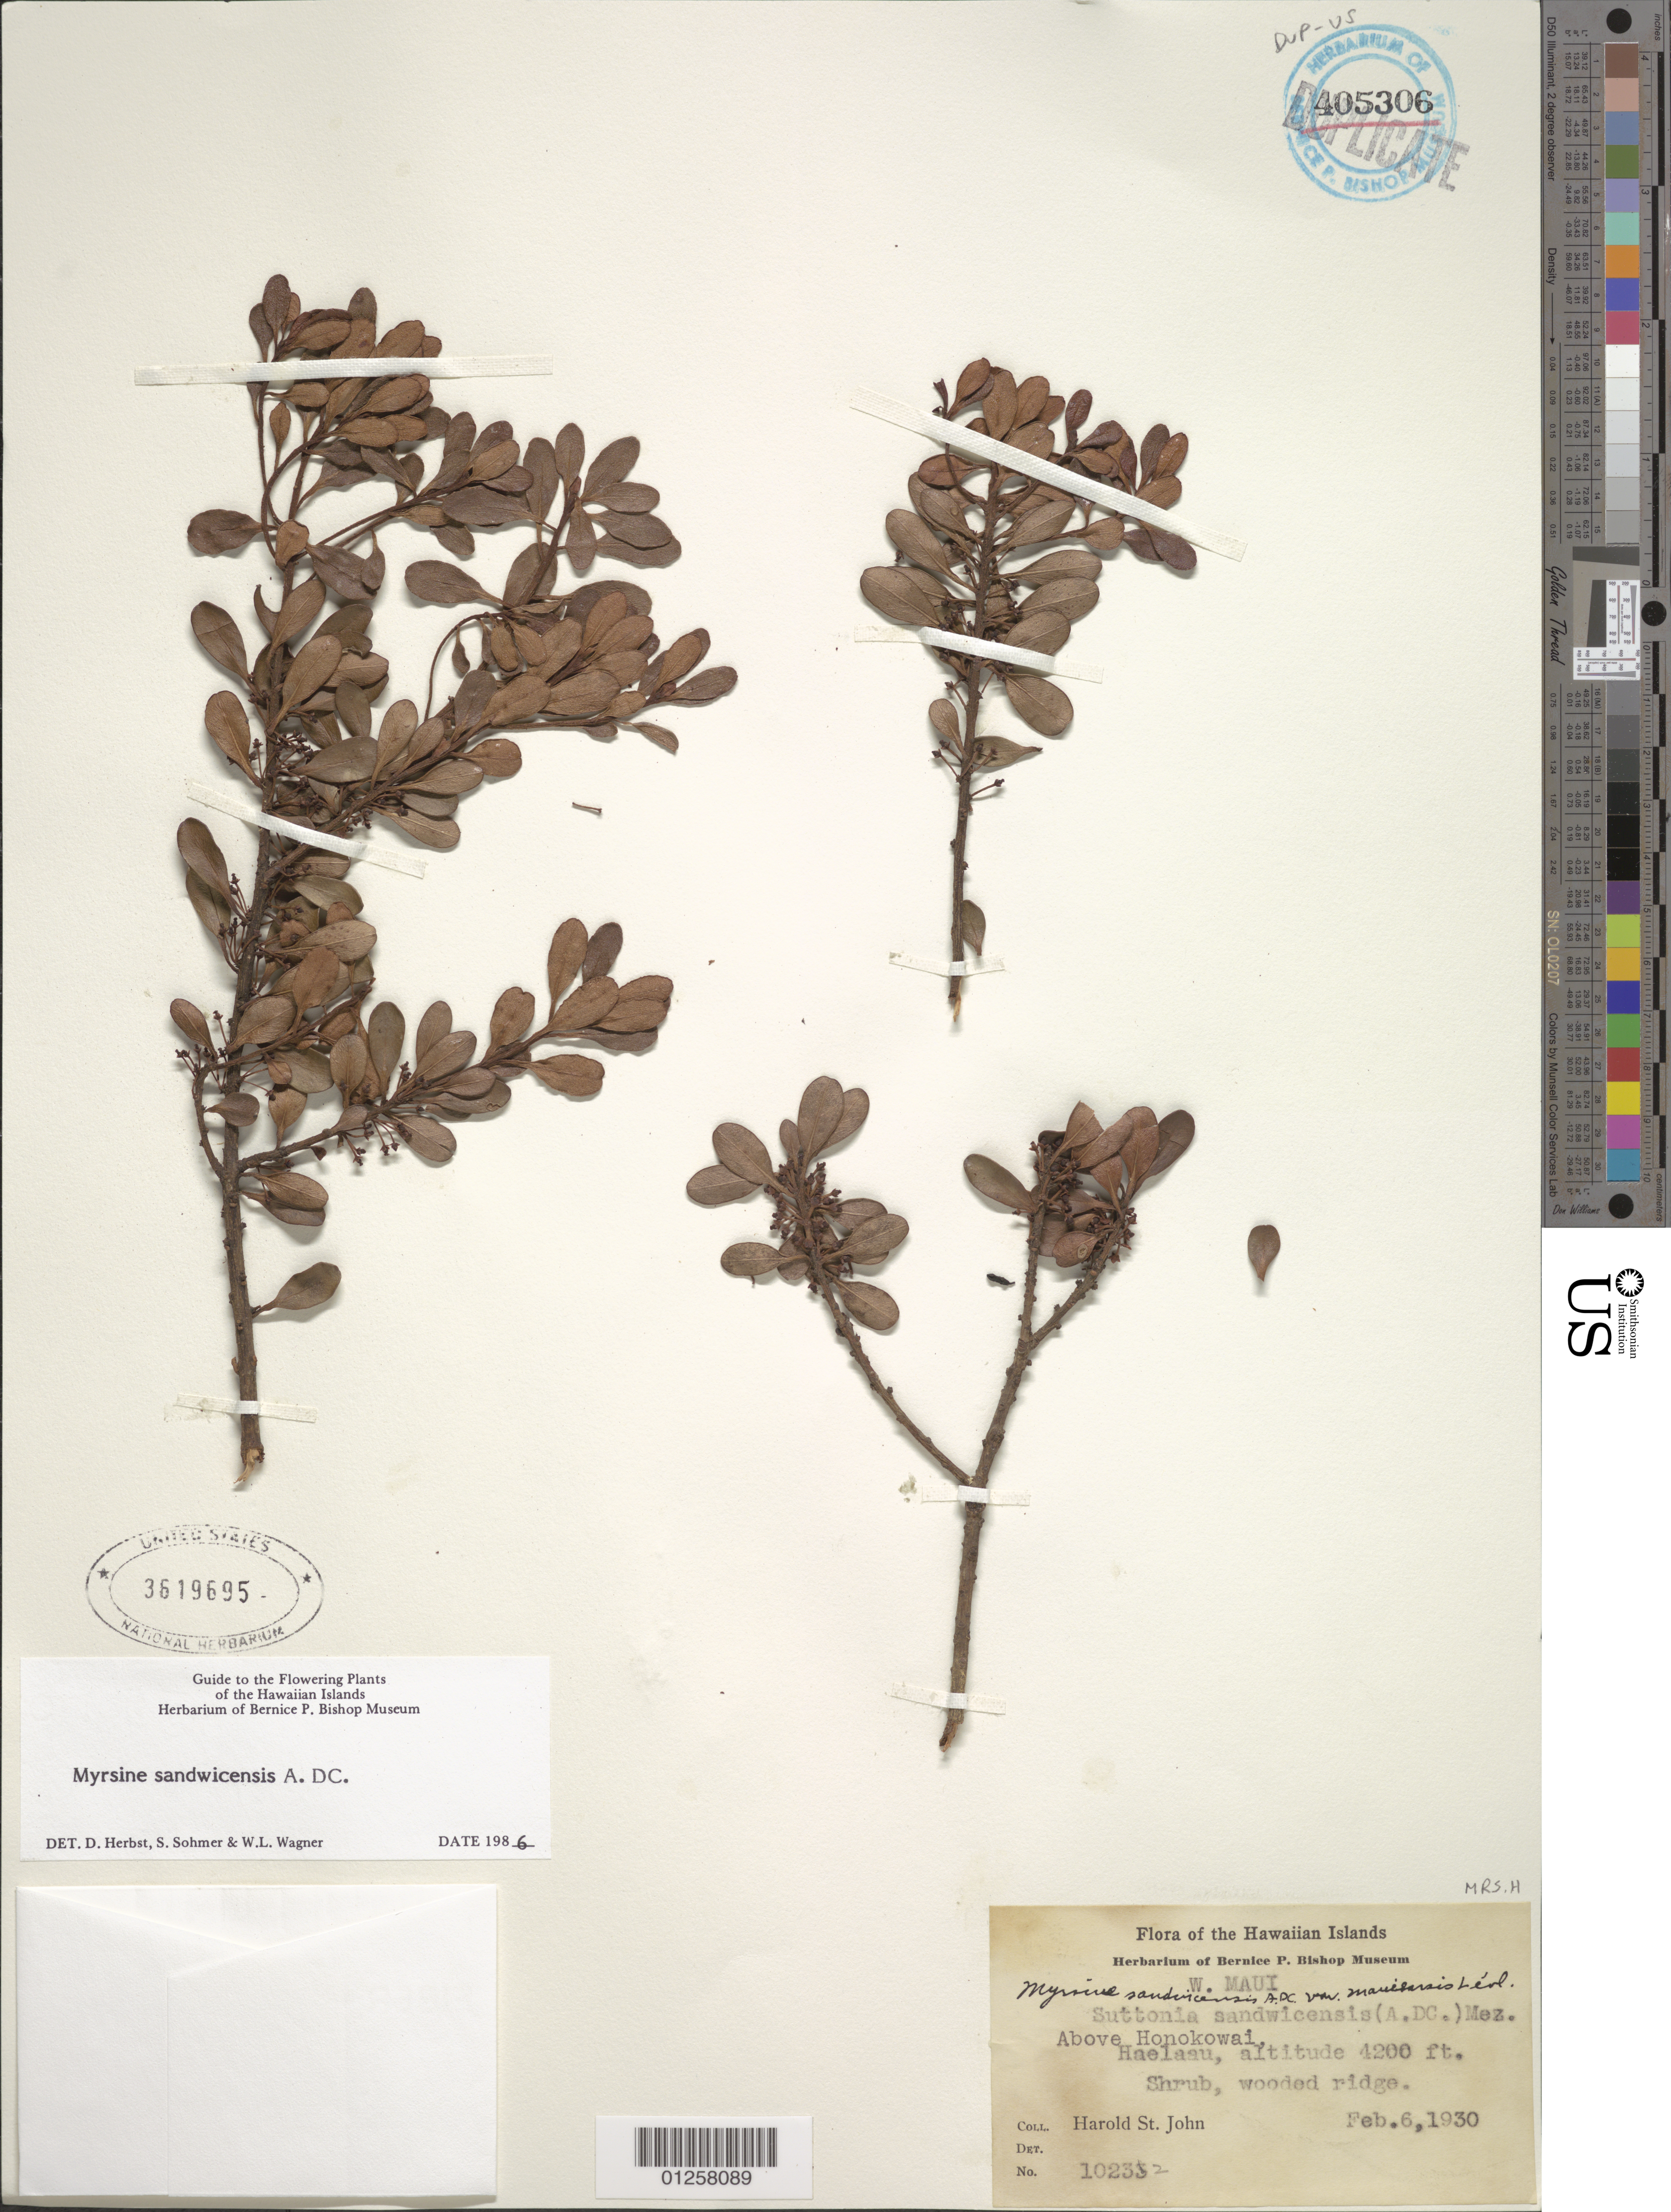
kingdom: Plantae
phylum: Tracheophyta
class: Magnoliopsida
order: Ericales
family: Primulaceae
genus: Myrsine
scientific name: Myrsine sandwicensis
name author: A. DC.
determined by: Herbst, D. R.; Sohmer, S. H.; Wagner, W. L.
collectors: H. St. John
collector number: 10232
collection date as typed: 6 Feb 1930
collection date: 1930-02-06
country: United States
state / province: Hawaii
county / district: Maui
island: Maui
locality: Above Honokowai, Haelaau, W Maui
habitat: Wooded ridge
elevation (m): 1280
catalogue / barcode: US 3619695